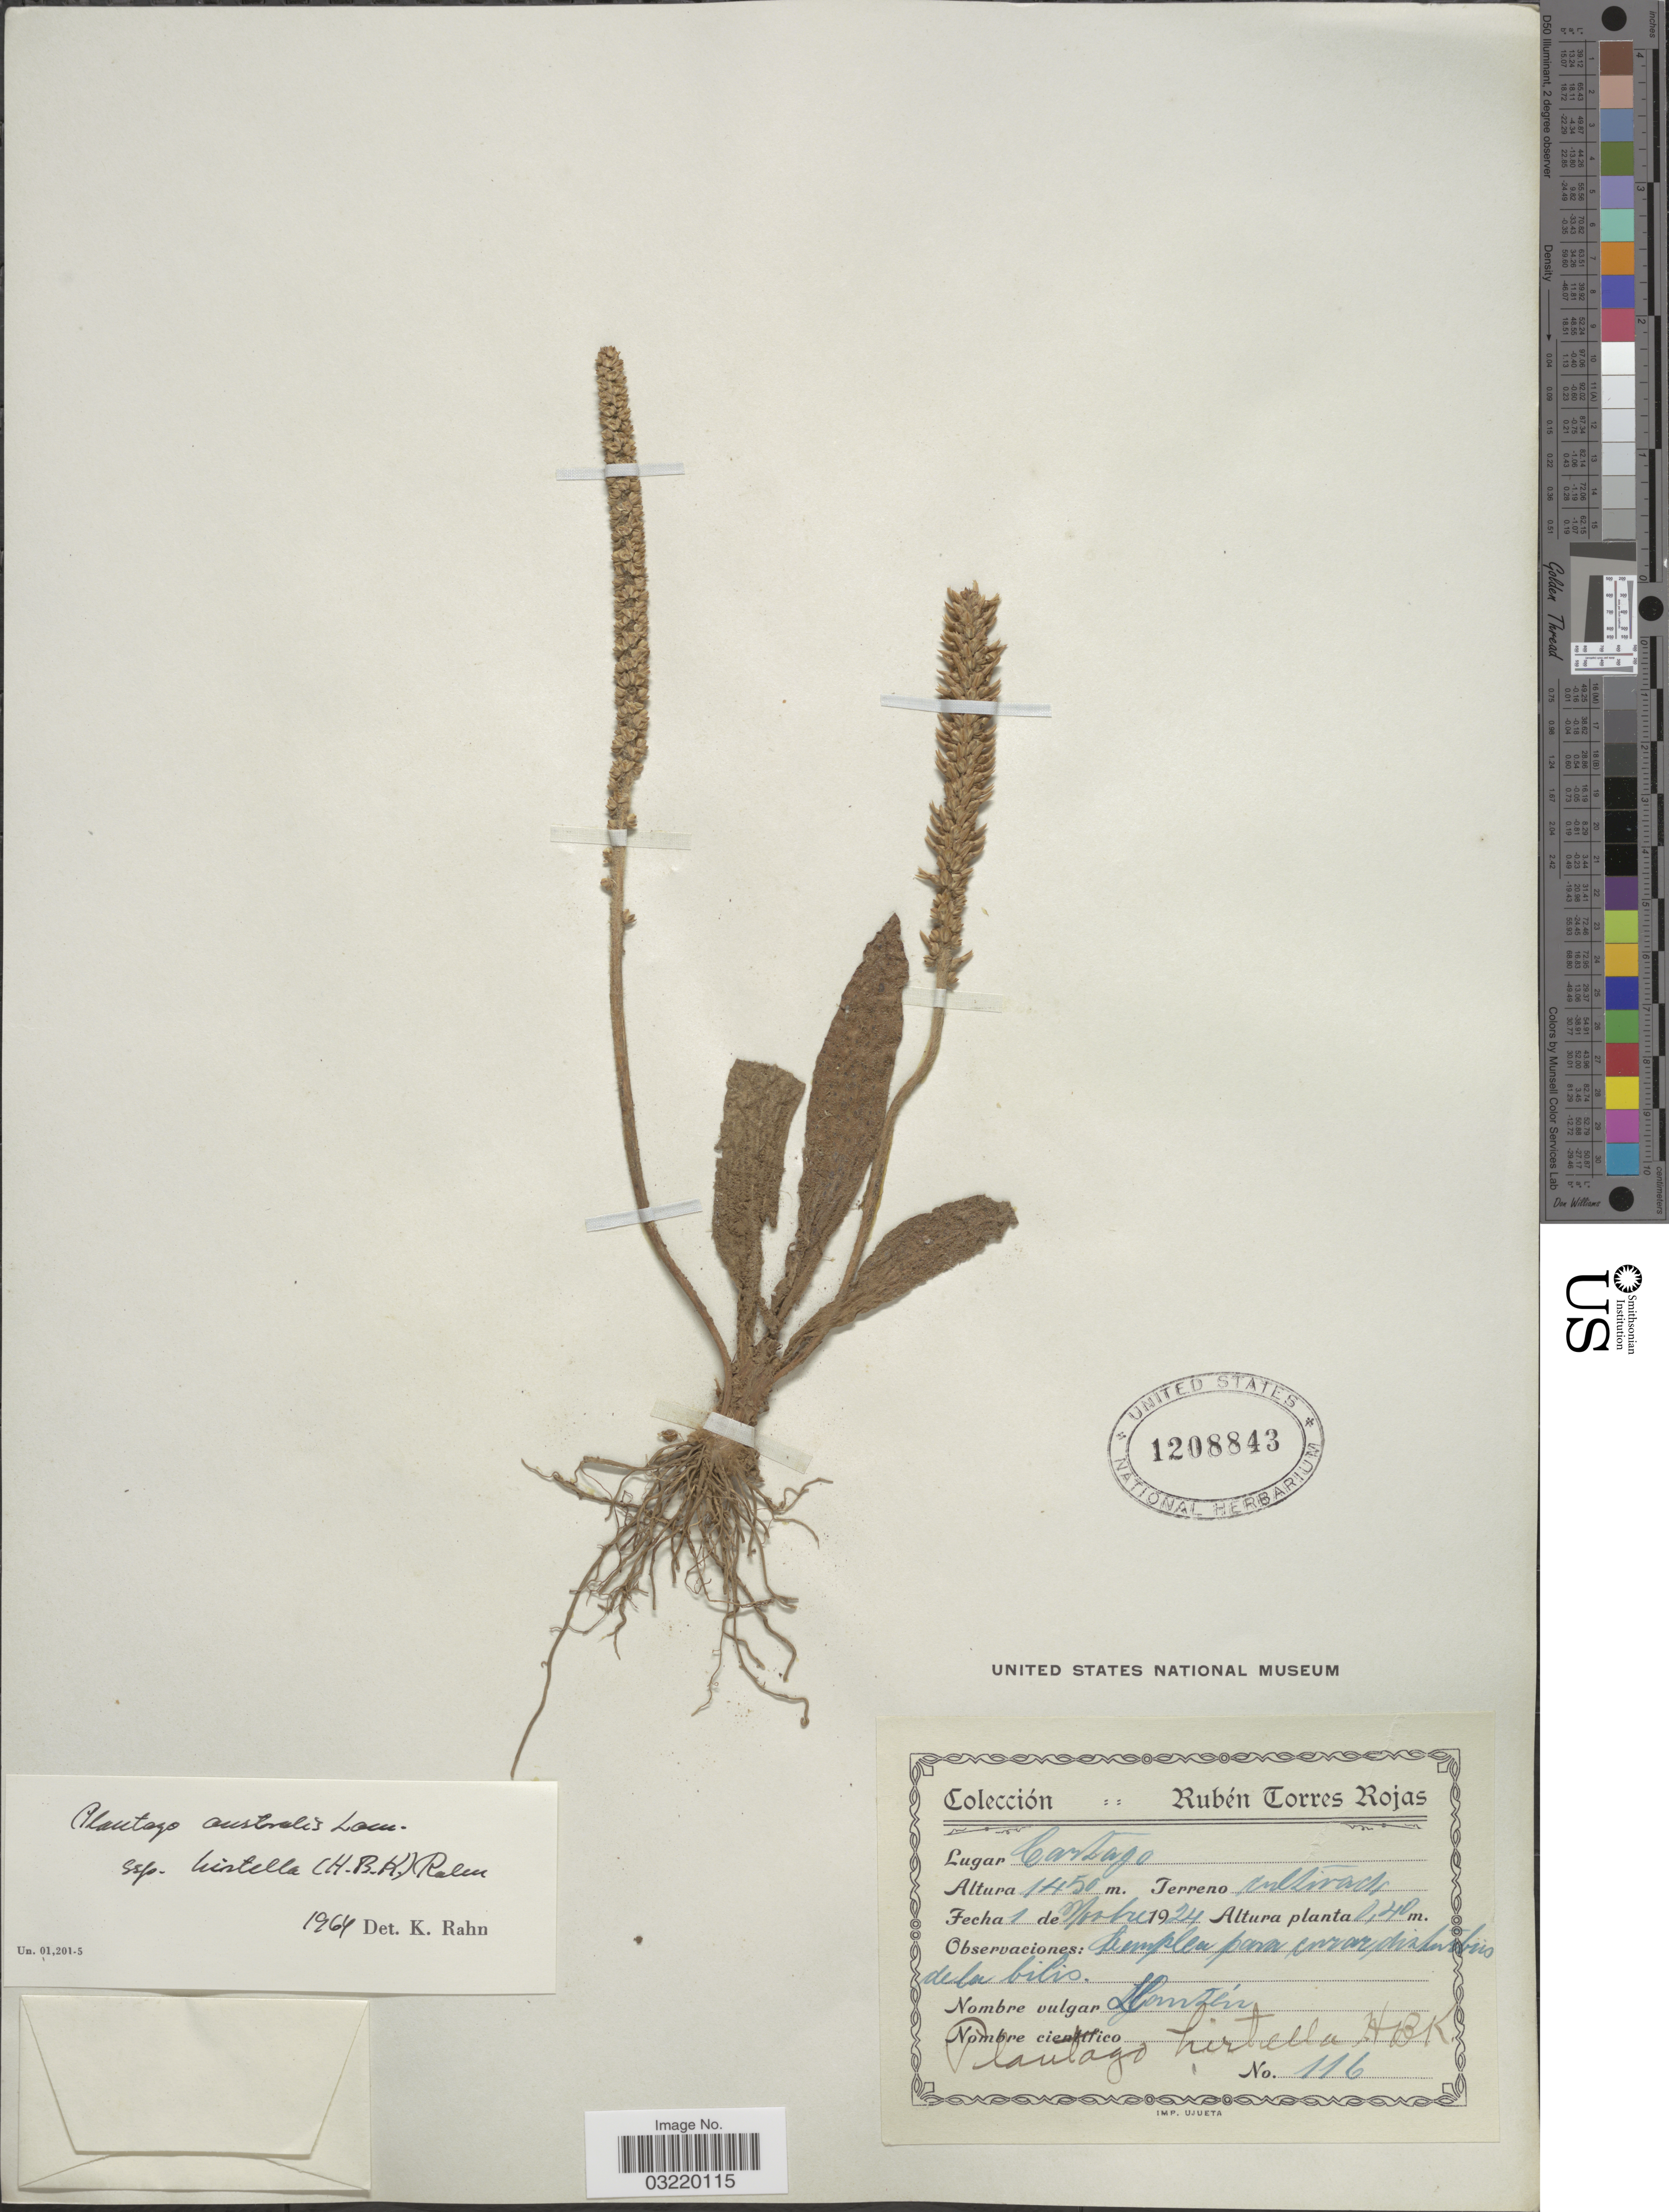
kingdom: Plantae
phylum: Tracheophyta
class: Magnoliopsida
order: Lamiales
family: Plantaginaceae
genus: Plantago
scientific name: Plantago australis subsp. hirtella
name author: (Kunth) Rahn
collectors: R. Torres Rojas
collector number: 116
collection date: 1924-11-01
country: Costa Rica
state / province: Cartago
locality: Terreno cultivado.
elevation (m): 1450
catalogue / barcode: US 1208843